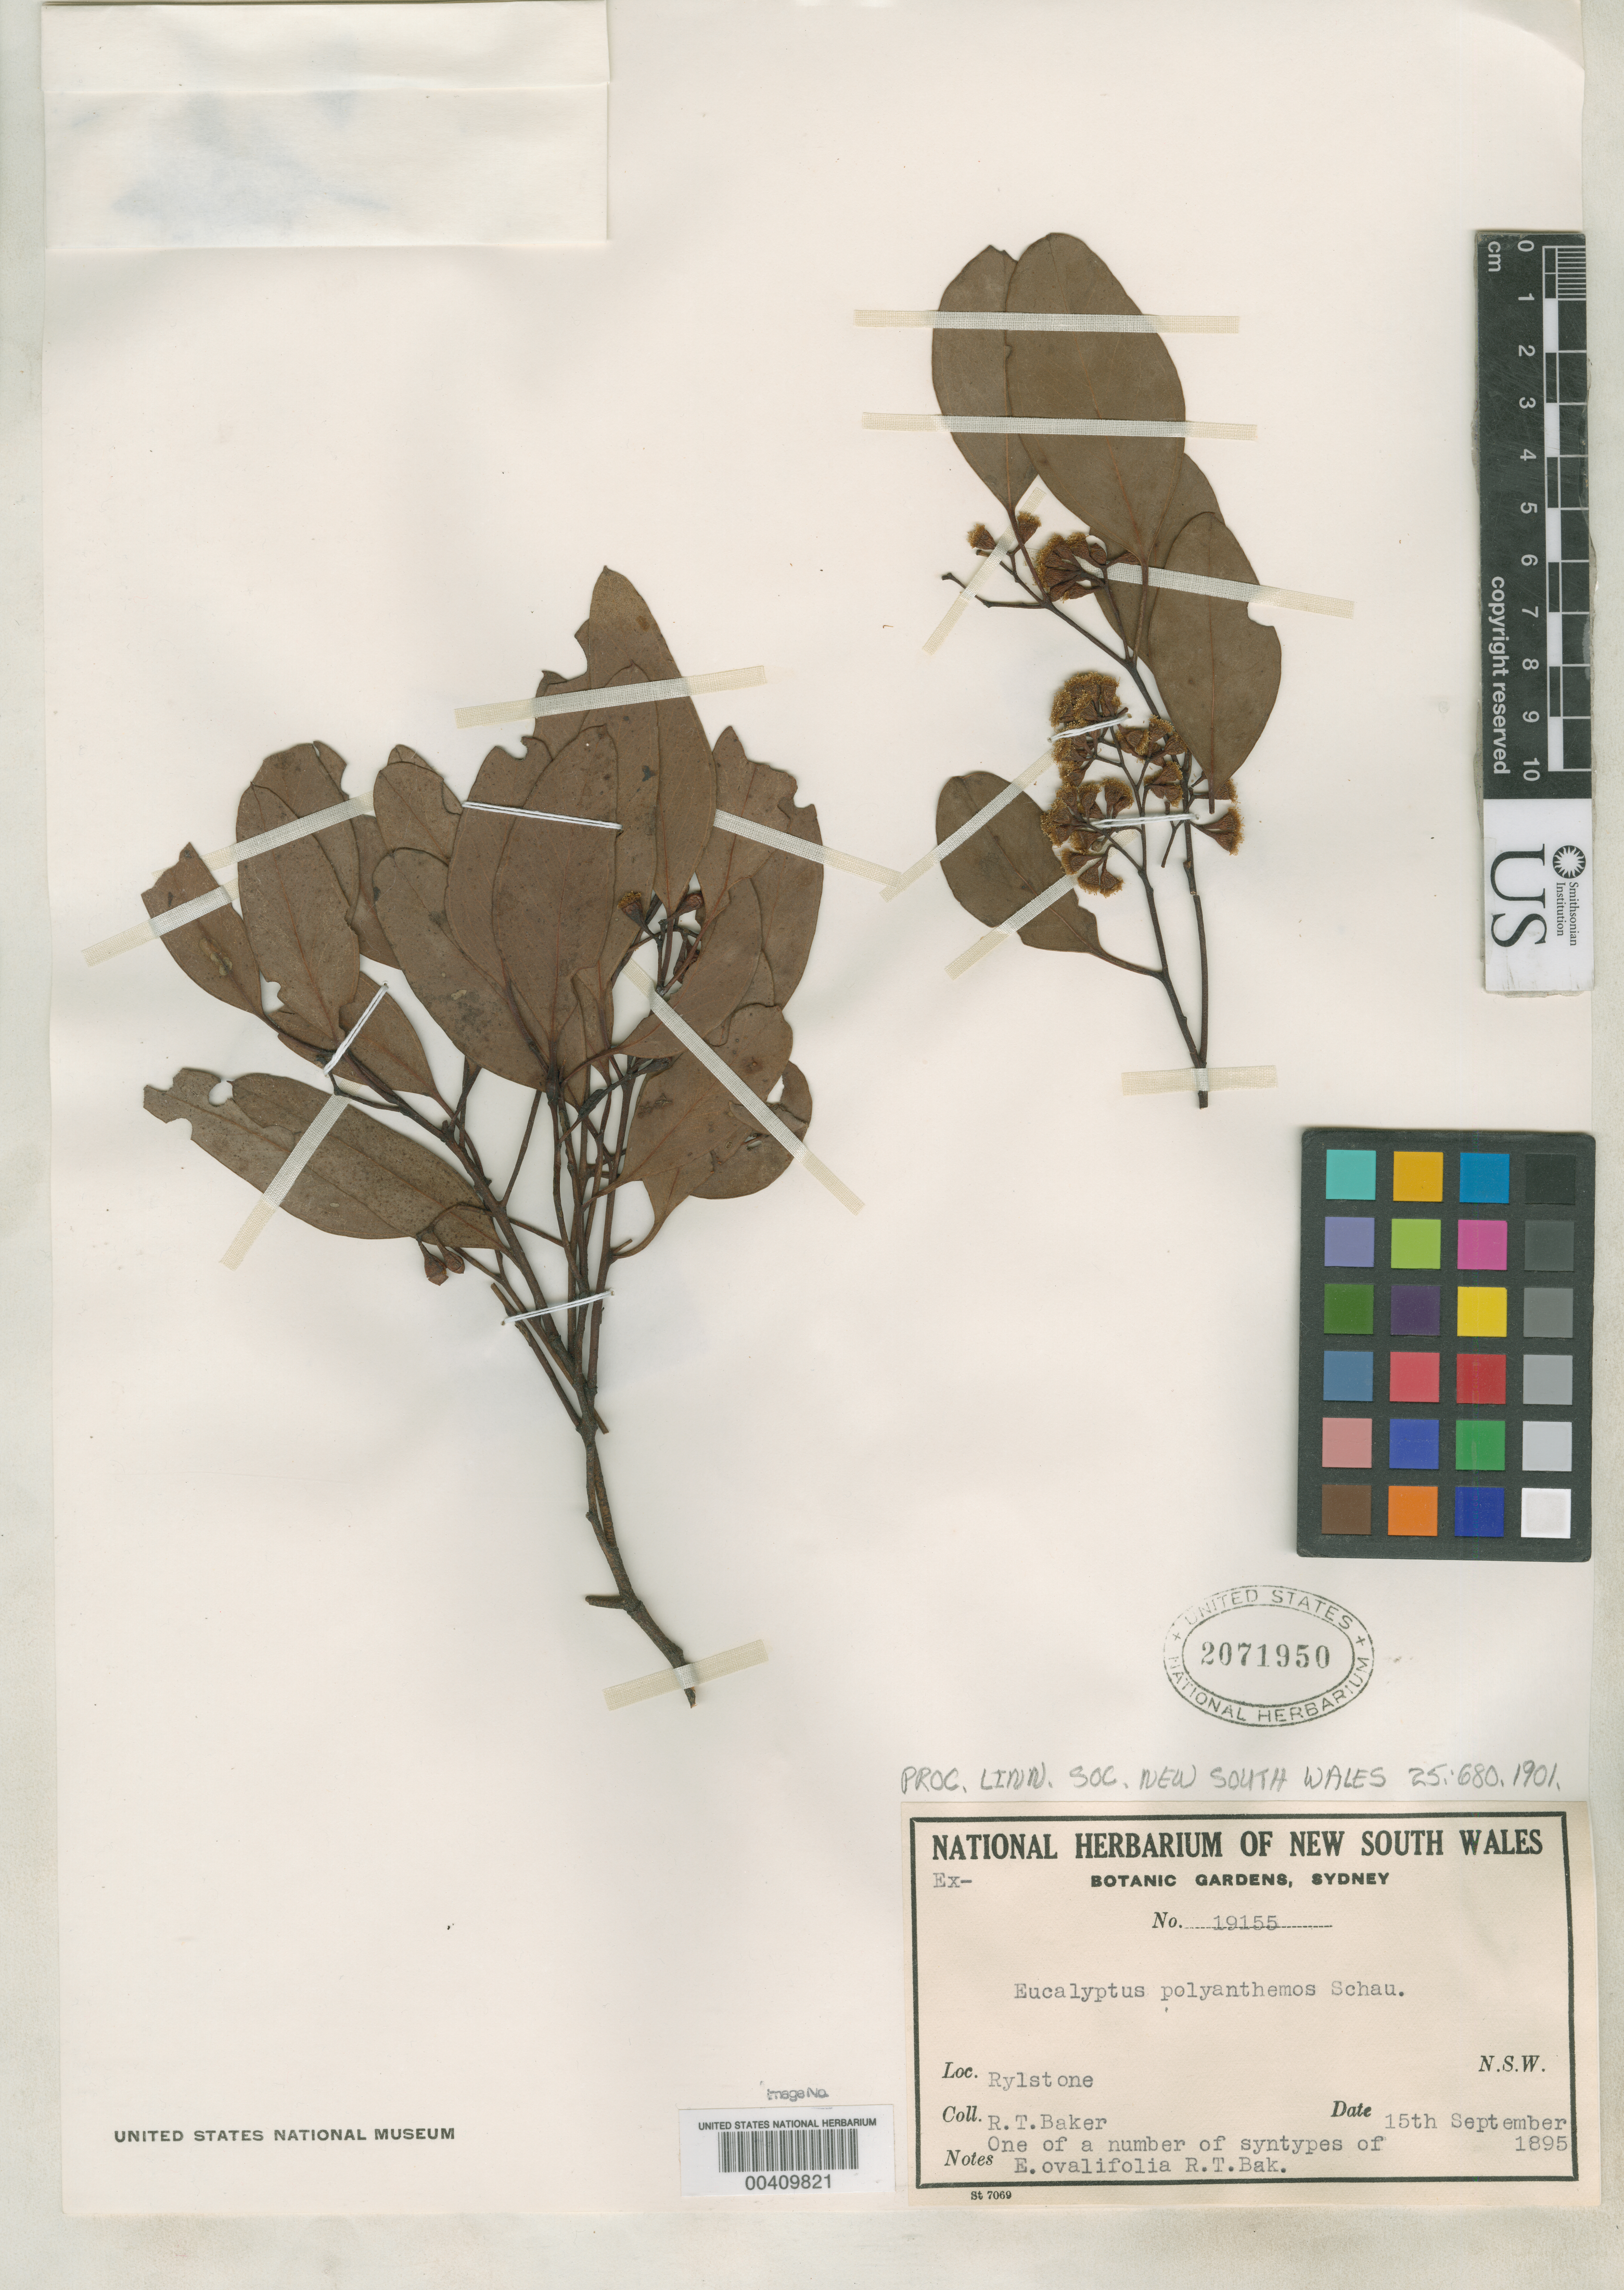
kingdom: Plantae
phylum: Tracheophyta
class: Magnoliopsida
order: Myrtales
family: Myrtaceae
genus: Eucalyptus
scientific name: Eucalyptus ovalifolia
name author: R.T. Baker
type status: Isosyntype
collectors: R. T. Baker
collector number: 19155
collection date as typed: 15 Sep 1895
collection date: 1895-09-15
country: Australia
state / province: New South Wales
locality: Rylstone.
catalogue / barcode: US 2071950